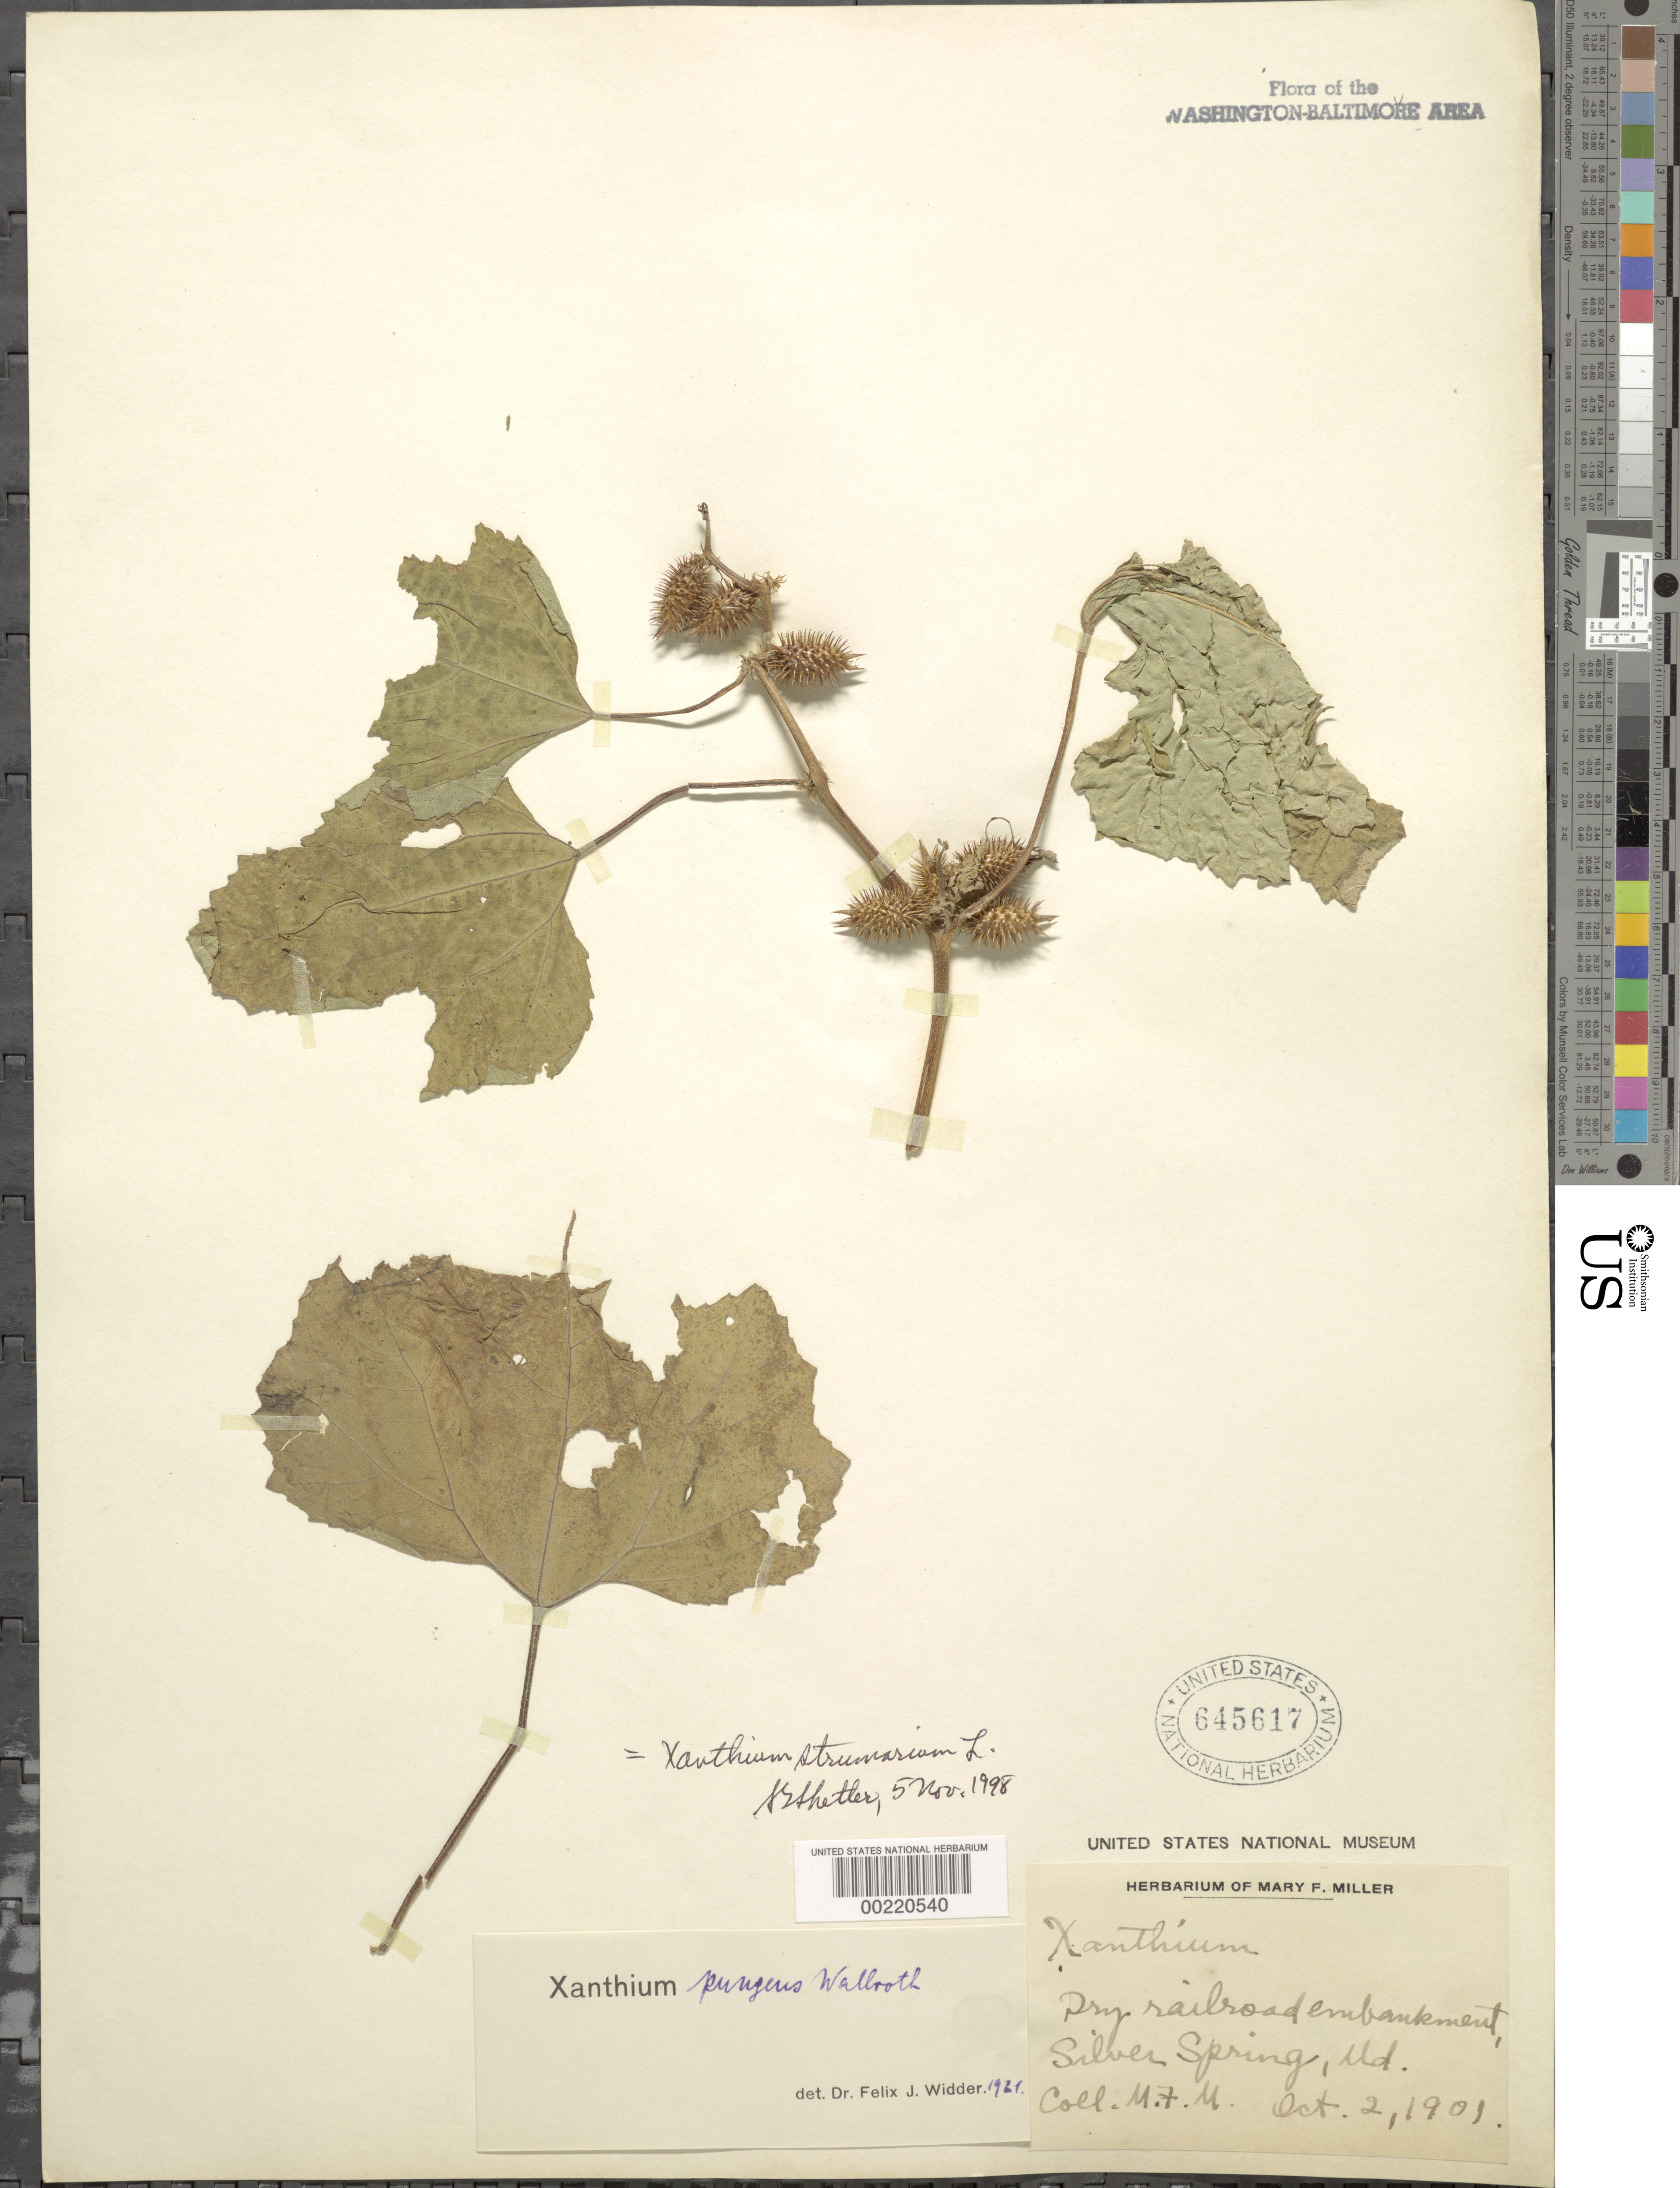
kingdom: Plantae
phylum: Tracheophyta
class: Magnoliopsida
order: Asterales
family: Asteraceae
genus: Xanthium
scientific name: Xanthium strumarium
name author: L.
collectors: M. F. Miller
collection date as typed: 02 Oct 1901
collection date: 1901-10-02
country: United States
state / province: Maryland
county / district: Montgomery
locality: Silver Spring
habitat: Railroad embankment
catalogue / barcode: US 645617